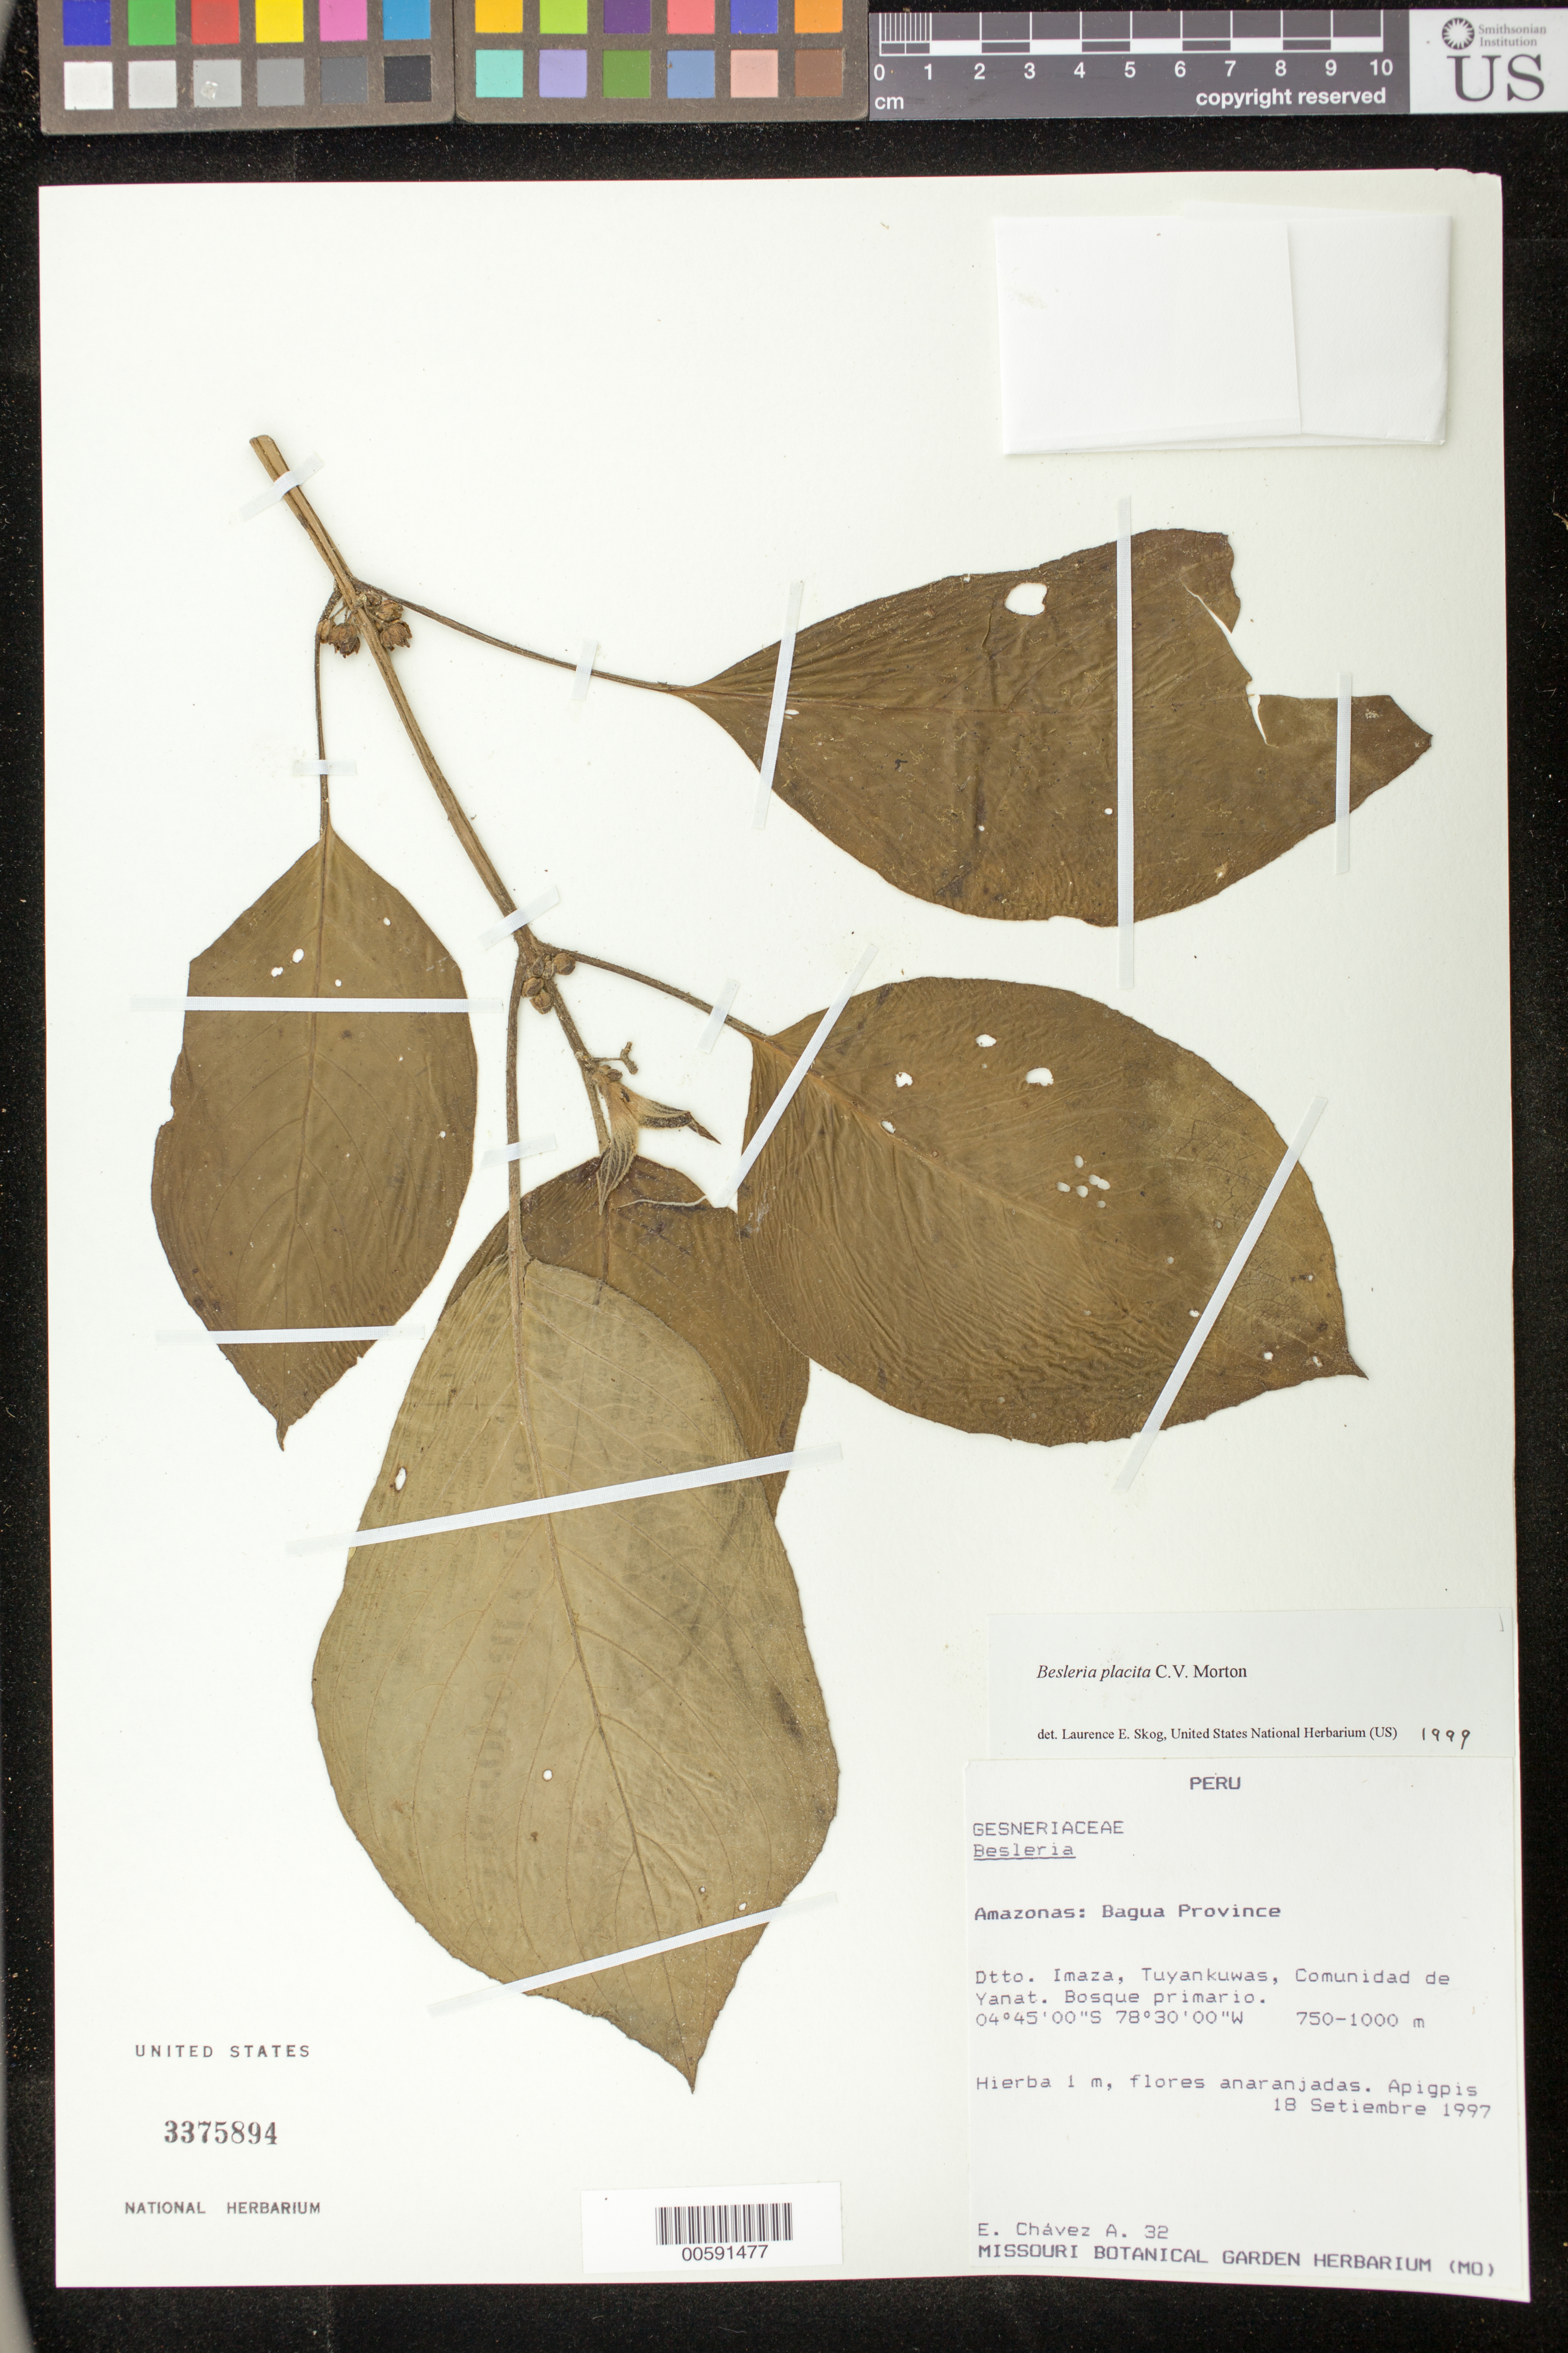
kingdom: Plantae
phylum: Tracheophyta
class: Magnoliopsida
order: Lamiales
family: Gesneriaceae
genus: Besleria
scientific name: Besleria placita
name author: C.V. Morton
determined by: Skog, Laurence E.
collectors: E. Chávez A.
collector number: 32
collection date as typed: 18 Sep 1997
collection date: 1997-09-18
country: Peru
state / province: Amazonas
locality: Prov. Bagua; Dtto. Imaza, Tuyankuwas, Comunidad de Yanat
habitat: Bosque primario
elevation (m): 750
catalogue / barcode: US 3375894